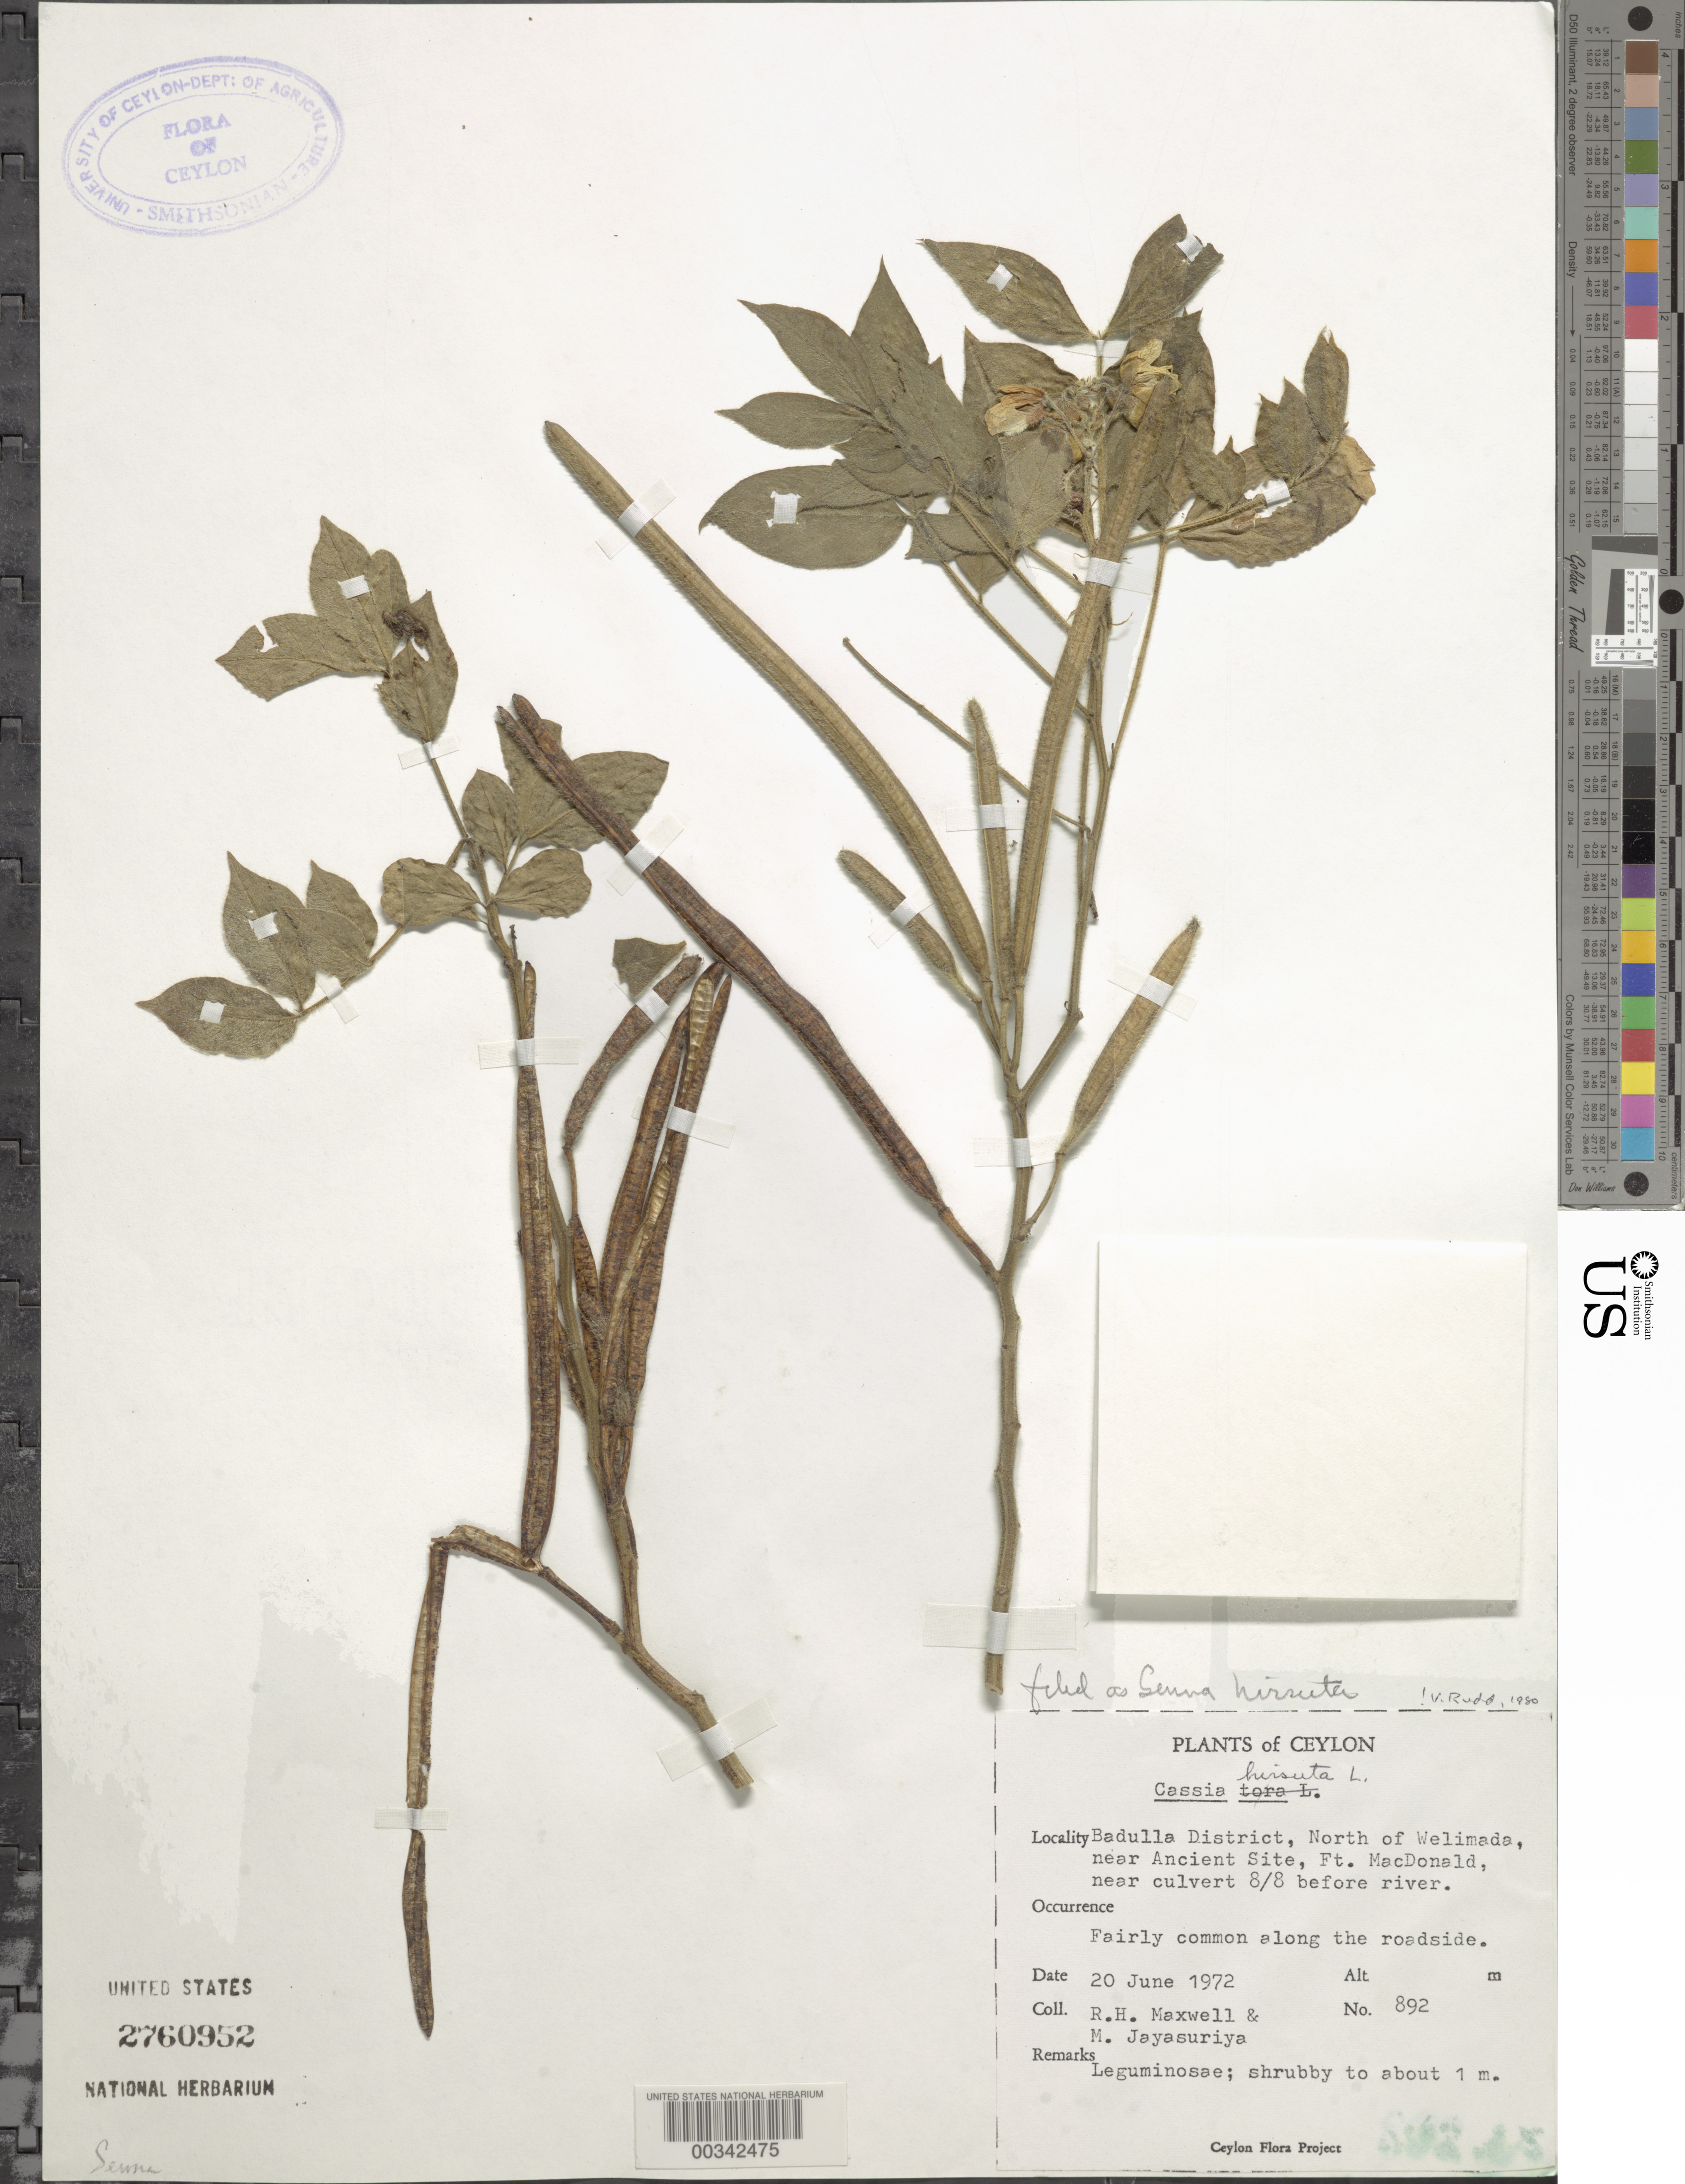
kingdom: Plantae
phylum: Tracheophyta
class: Magnoliopsida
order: Fabales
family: Fabaceae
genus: Senna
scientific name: Senna hirsuta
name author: (L.) H.S. Irwin & Barneby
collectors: R. H. Maxwell & A. H. Jayasuriya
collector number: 892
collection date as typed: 20 Jun 1972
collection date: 1972-06-20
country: Sri Lanka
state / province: Uva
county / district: Badulla Dist.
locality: N of welimada, near ancient site, ft. mcdonald, near culvert 8/8 before river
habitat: Along the roadside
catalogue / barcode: US 2760952